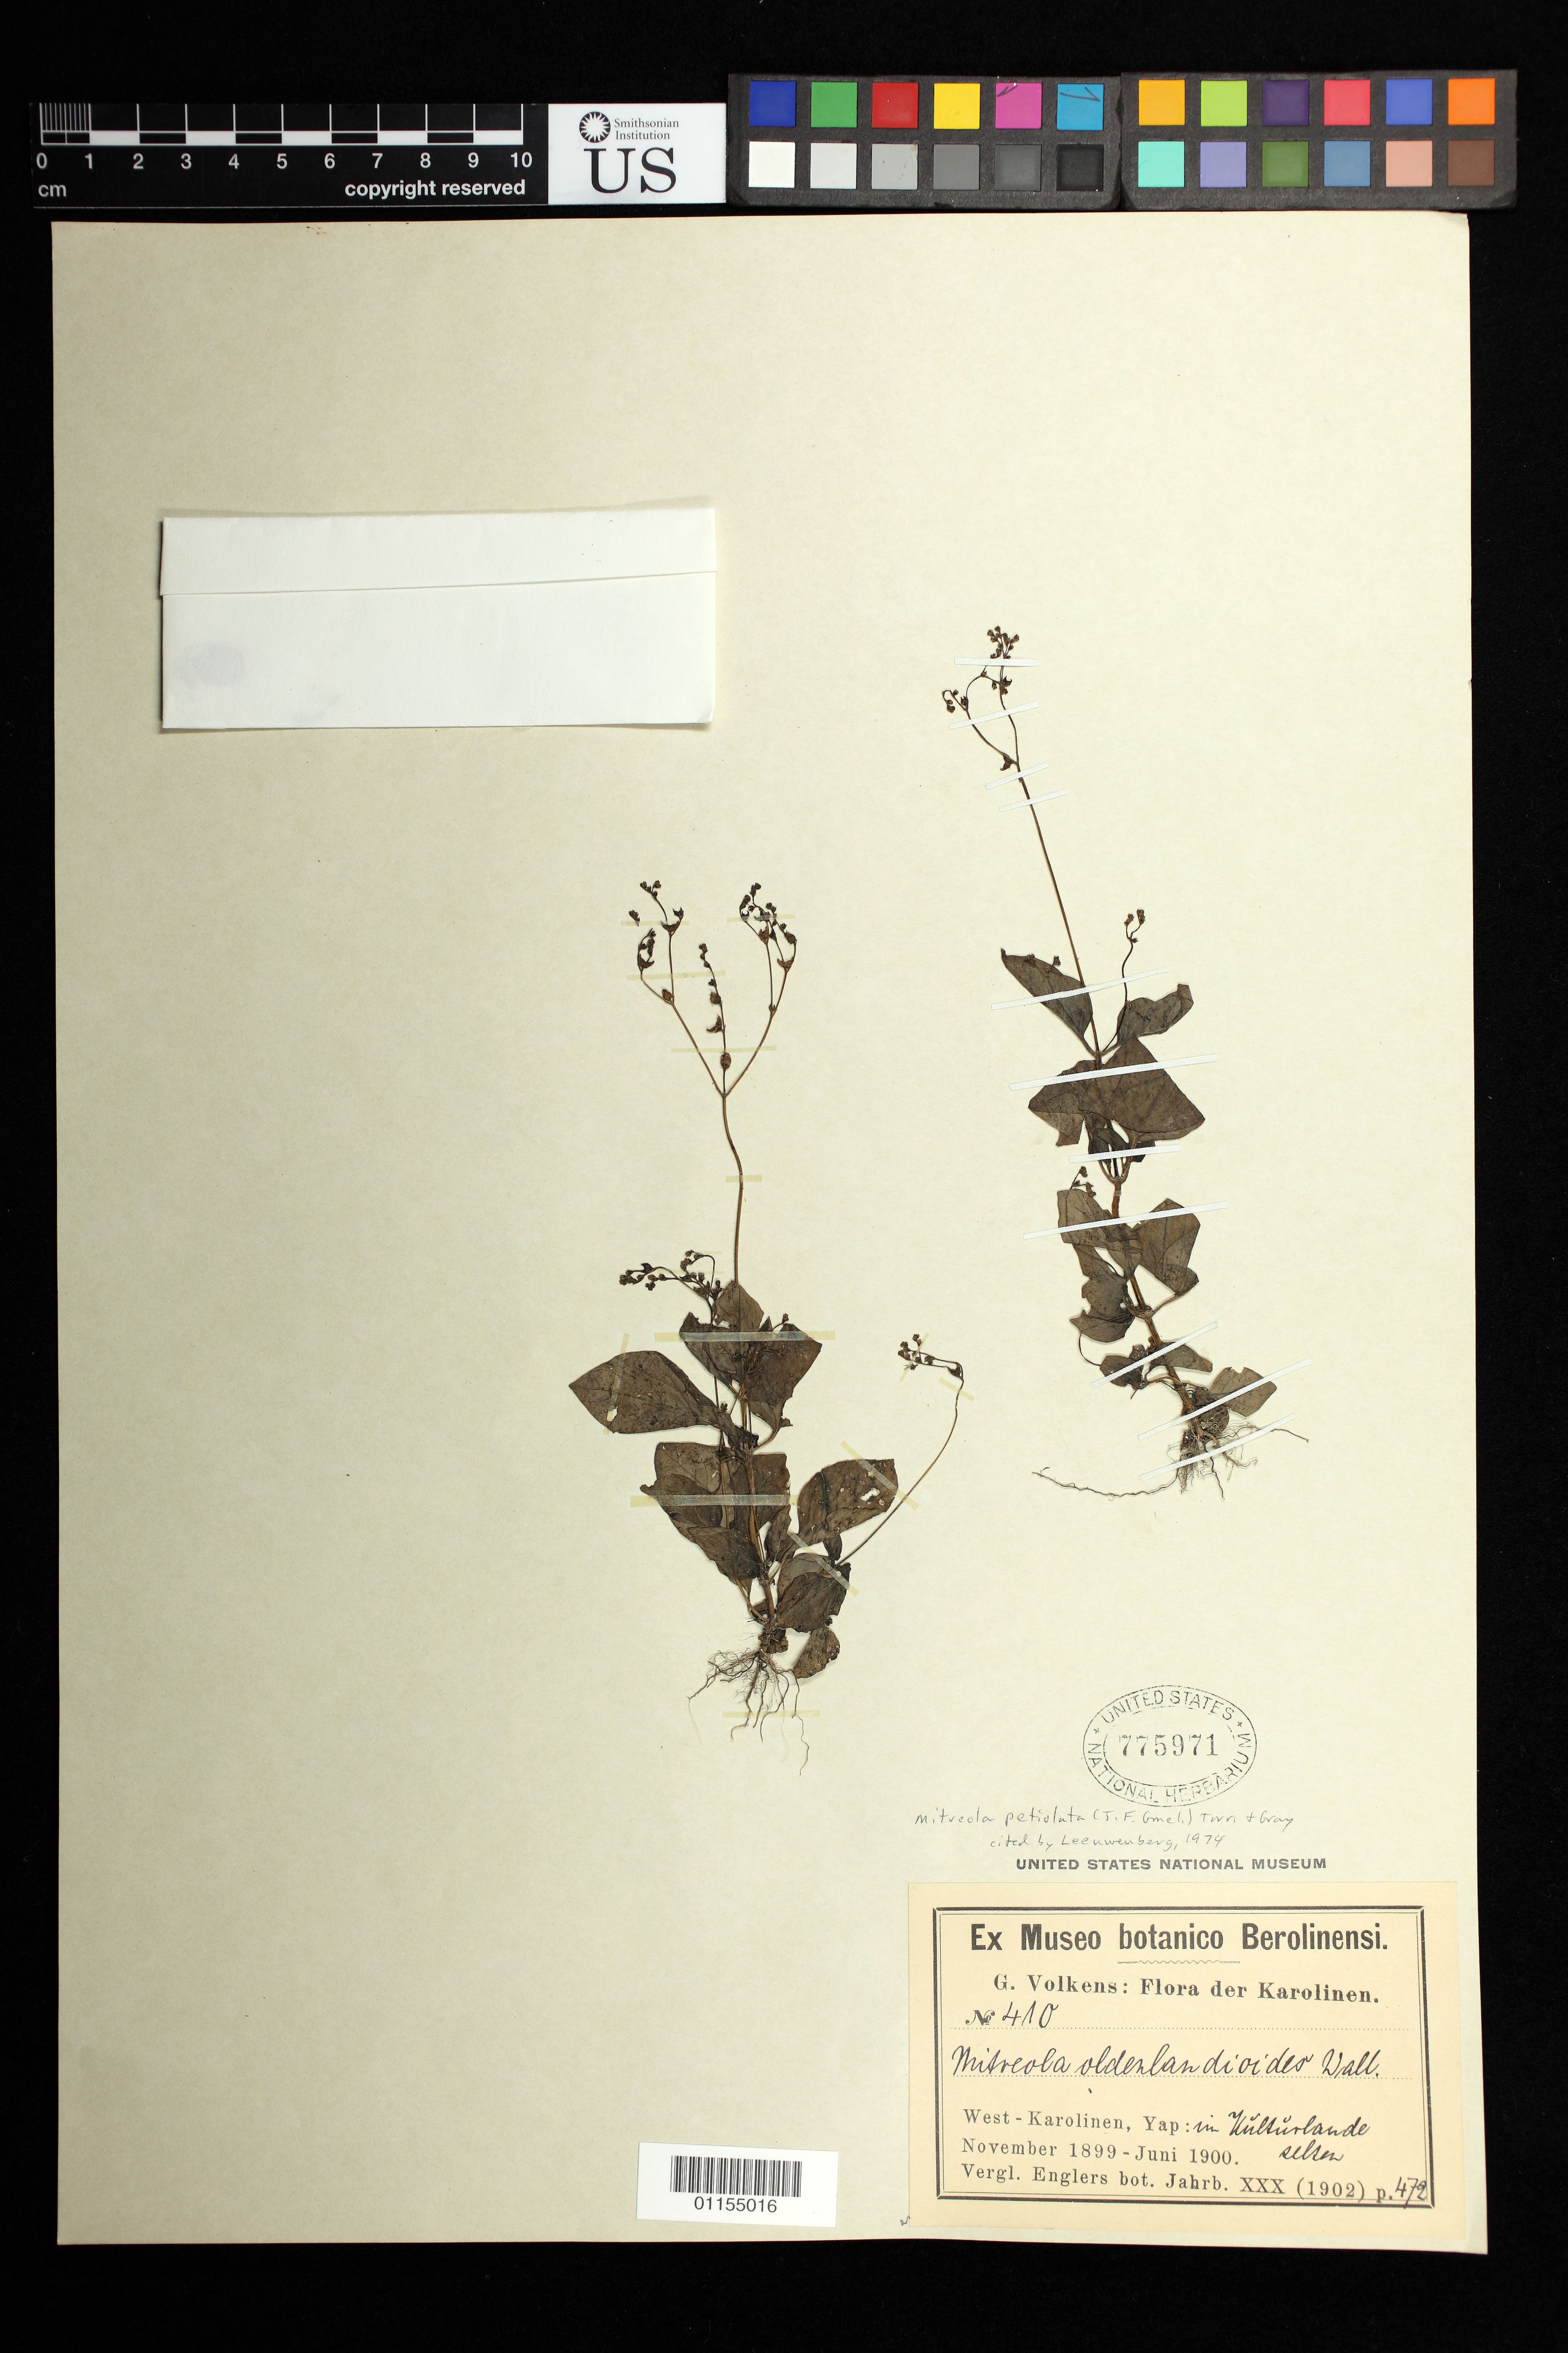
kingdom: Plantae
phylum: Tracheophyta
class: Magnoliopsida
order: Gentianales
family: Loganiaceae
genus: Mitreola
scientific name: Mitreola petiolata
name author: (Walter) Torr. & A. Gray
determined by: Leeuwenberg, A. J. M.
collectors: G. Volkens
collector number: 410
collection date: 1899/1900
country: Micronesia, Federated States of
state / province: Yap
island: Yap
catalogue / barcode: US 775971